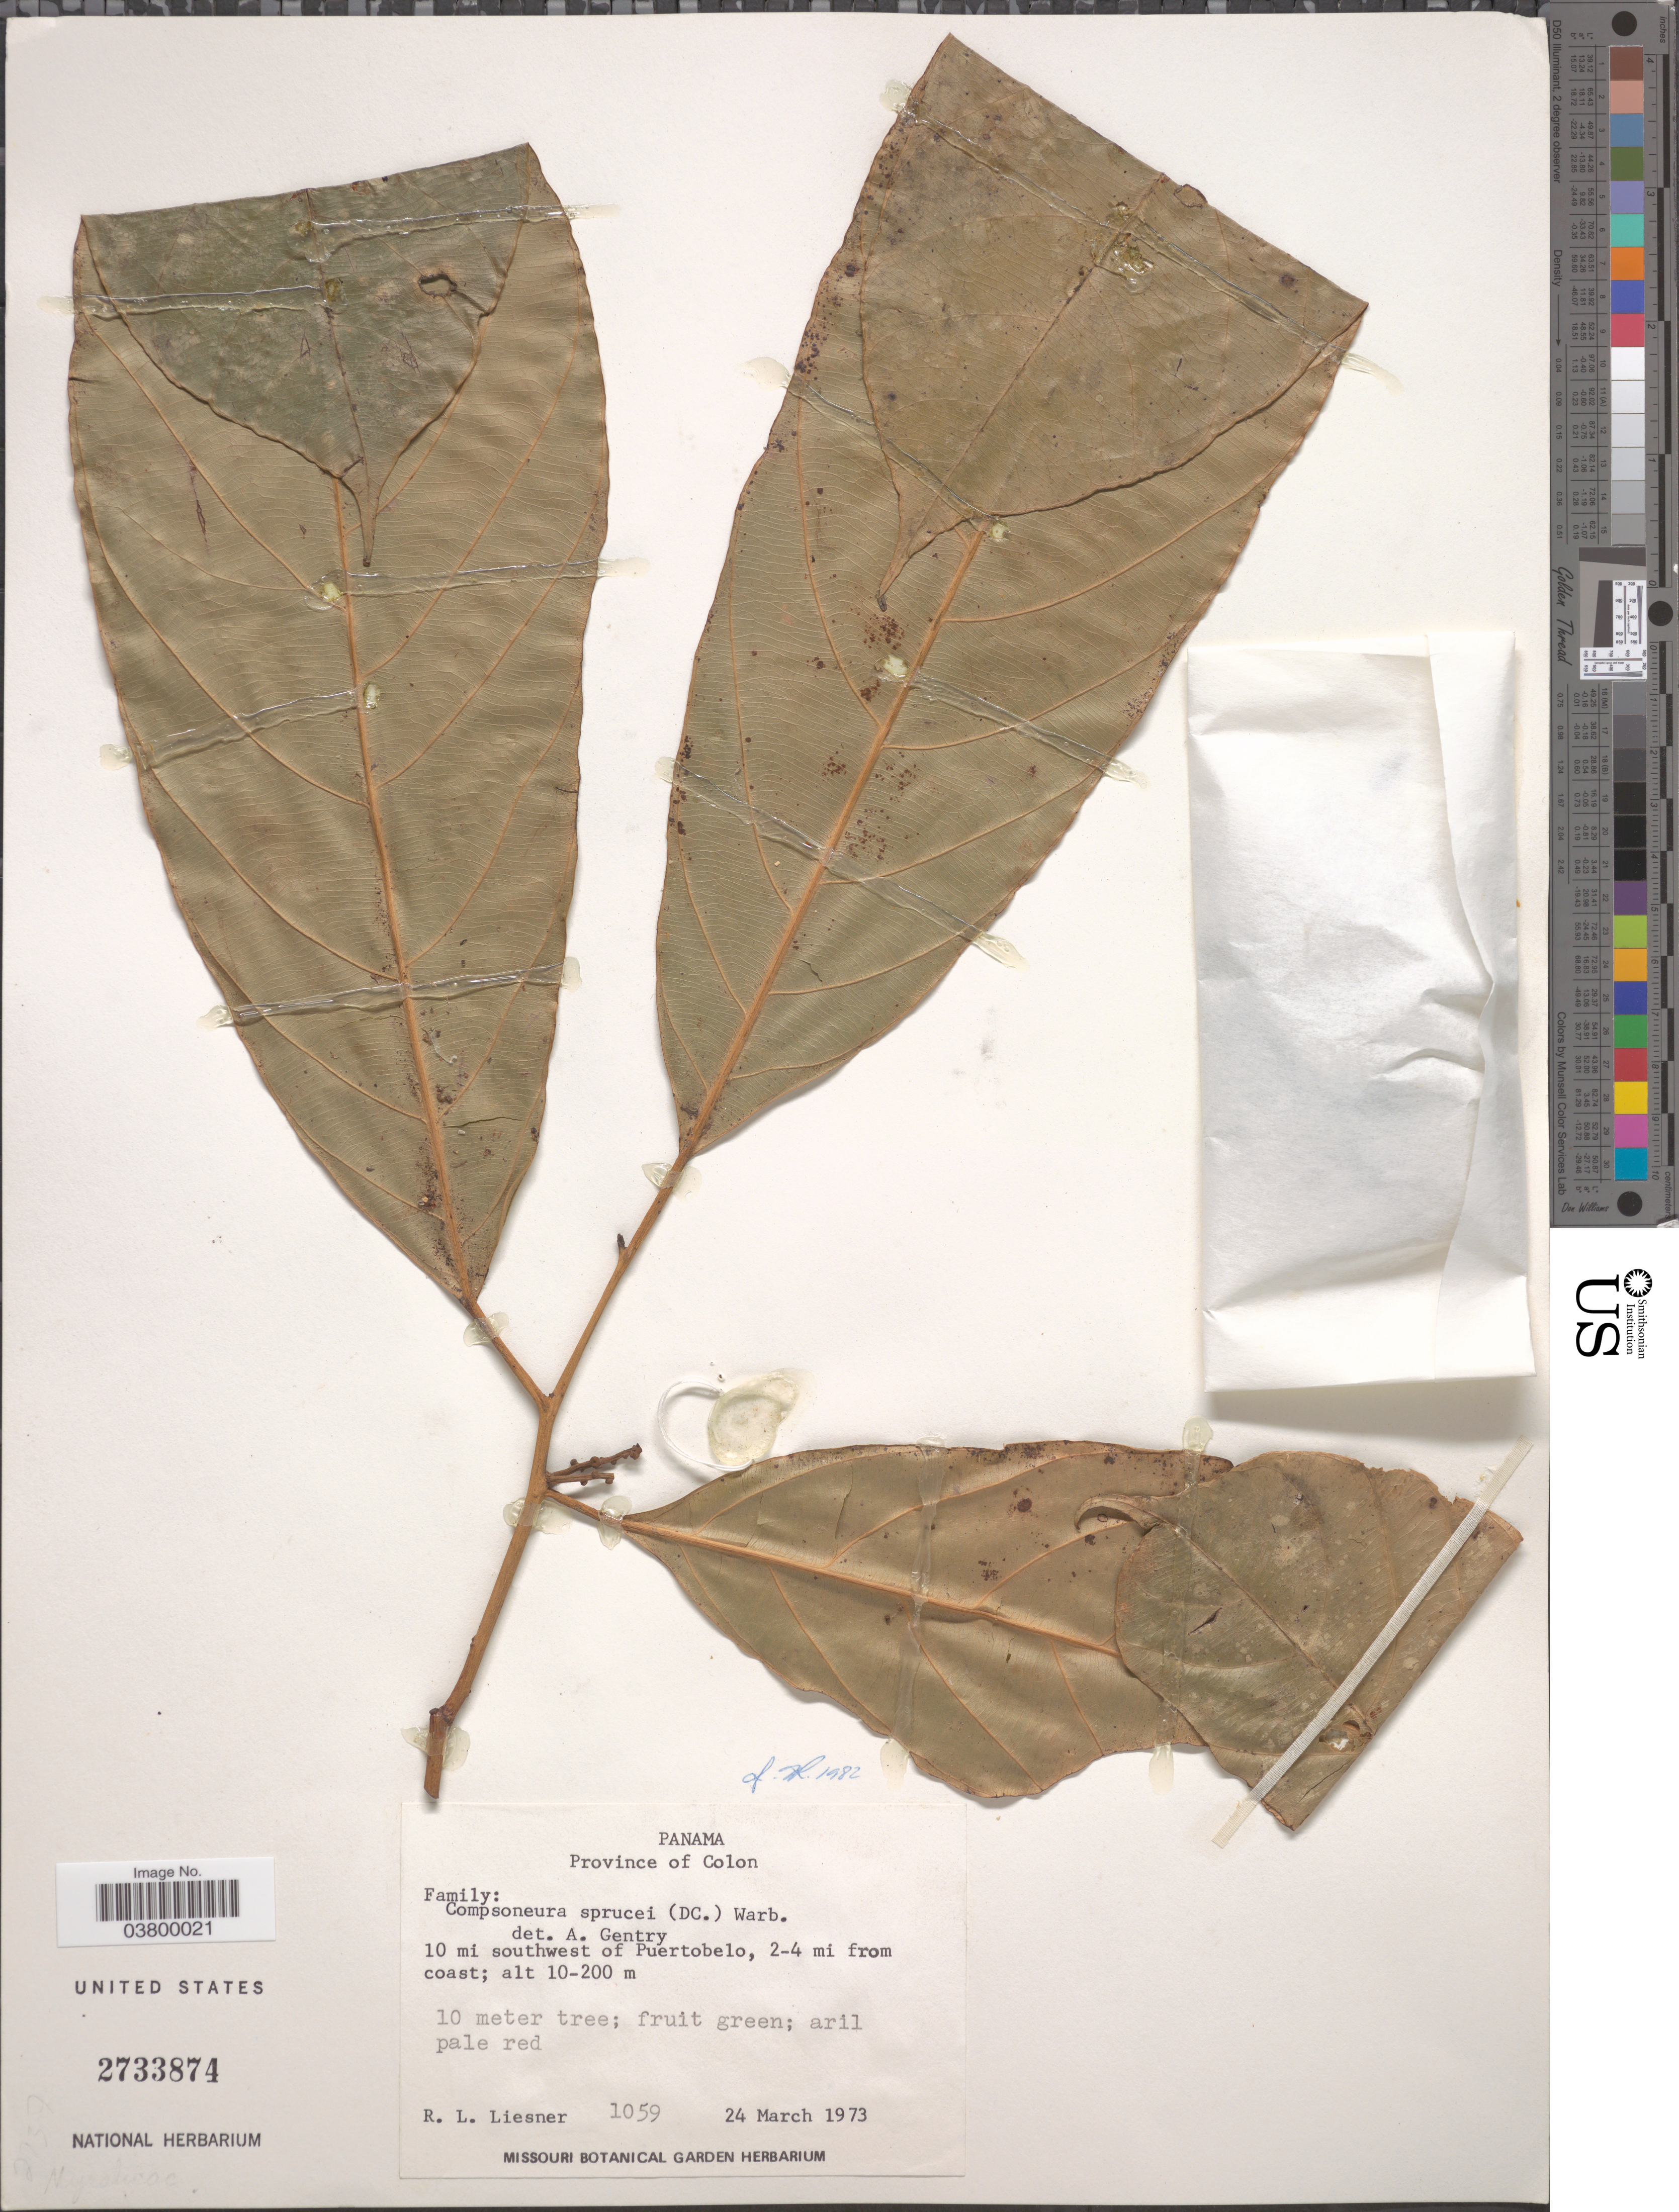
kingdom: Plantae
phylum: Tracheophyta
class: Magnoliopsida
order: Magnoliales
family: Myristicaceae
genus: Compsoneura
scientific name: Compsoneura sprucei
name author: (A. DC.) Warb.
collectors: R. L. Liesner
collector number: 1059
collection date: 1973-03-24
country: Panama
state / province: Colón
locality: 10 mi southwest of Puertobelo, 2-4 mi from coast.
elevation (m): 10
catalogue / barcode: US 2733874